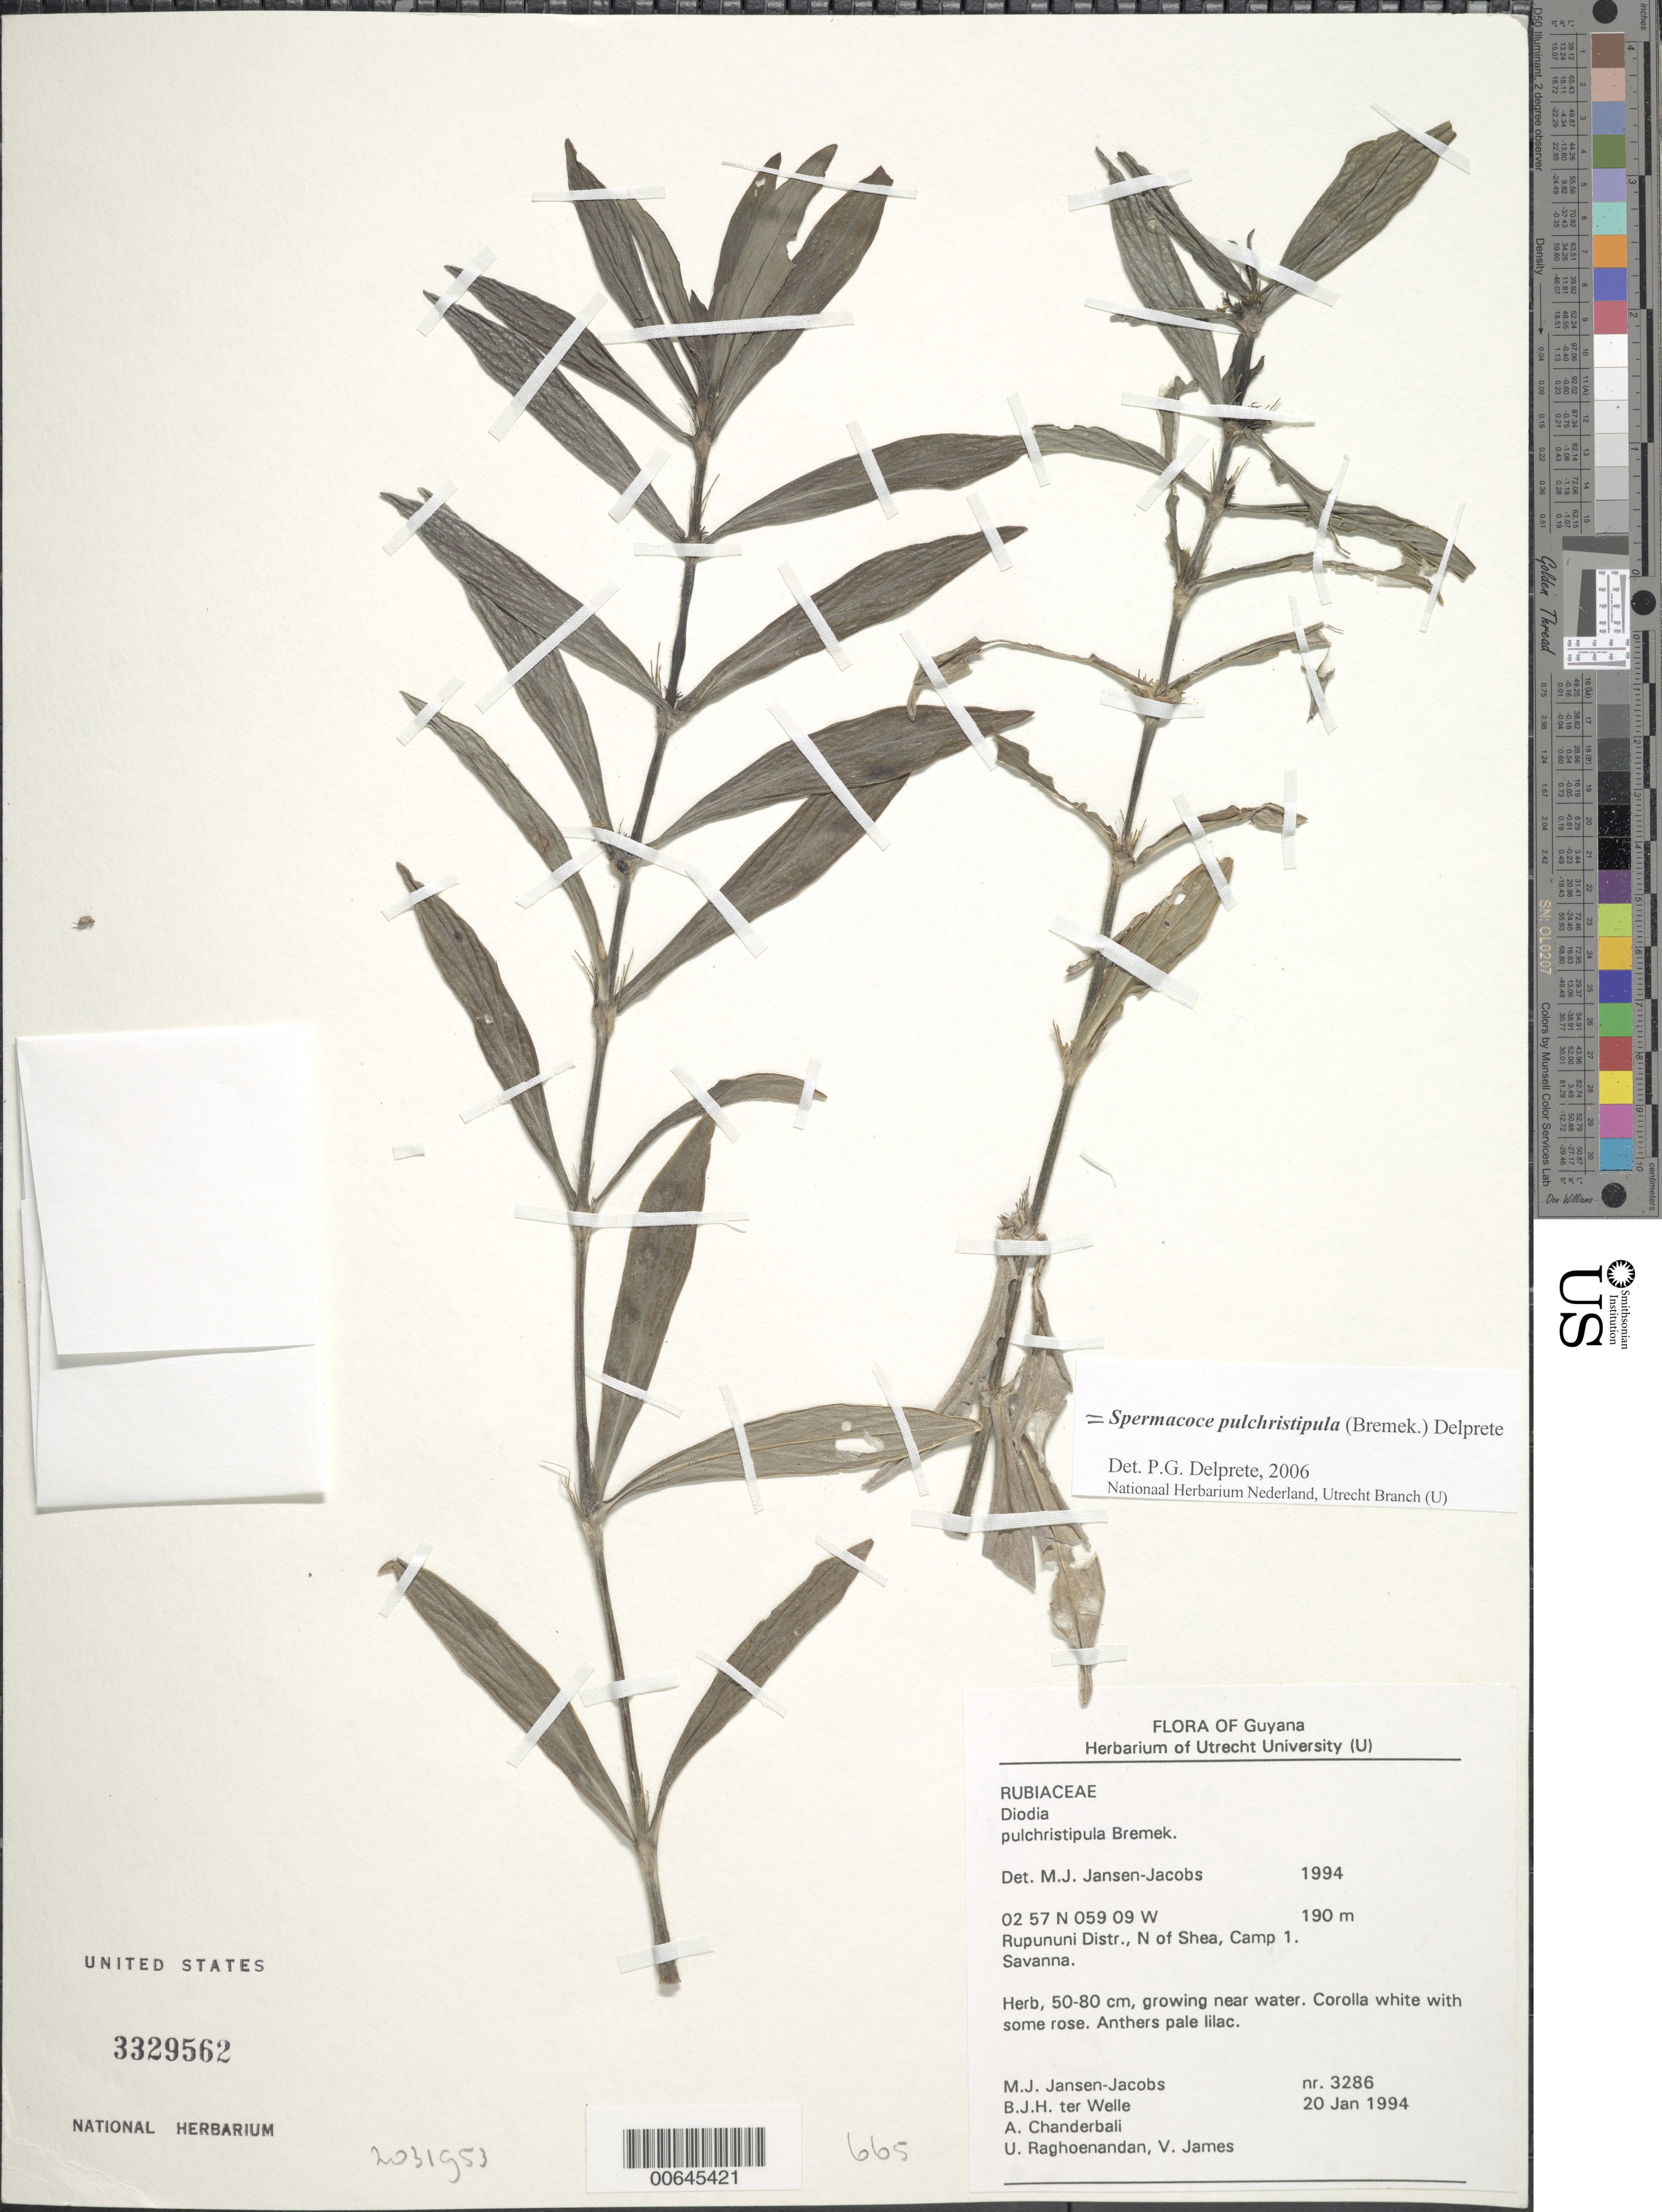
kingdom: Plantae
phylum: Tracheophyta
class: Magnoliopsida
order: Gentianales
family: Rubiaceae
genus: Spermacoce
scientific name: Spermacoce pulchristipula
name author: (Bremek.) Delprete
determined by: Delprete, P. G., Herb. de Guyane Cay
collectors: M. J. Jansen-Jacobs, B. Welle, A. S. Chanderbali, U. Raghoenandan & V. James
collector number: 3286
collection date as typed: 20-Jan-94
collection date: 1994-01-20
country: Guyana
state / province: U. Takutu-U. Essequibo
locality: Shea, N of, camp 1, Rupununi District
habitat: Savanna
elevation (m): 190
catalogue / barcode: US 3329562